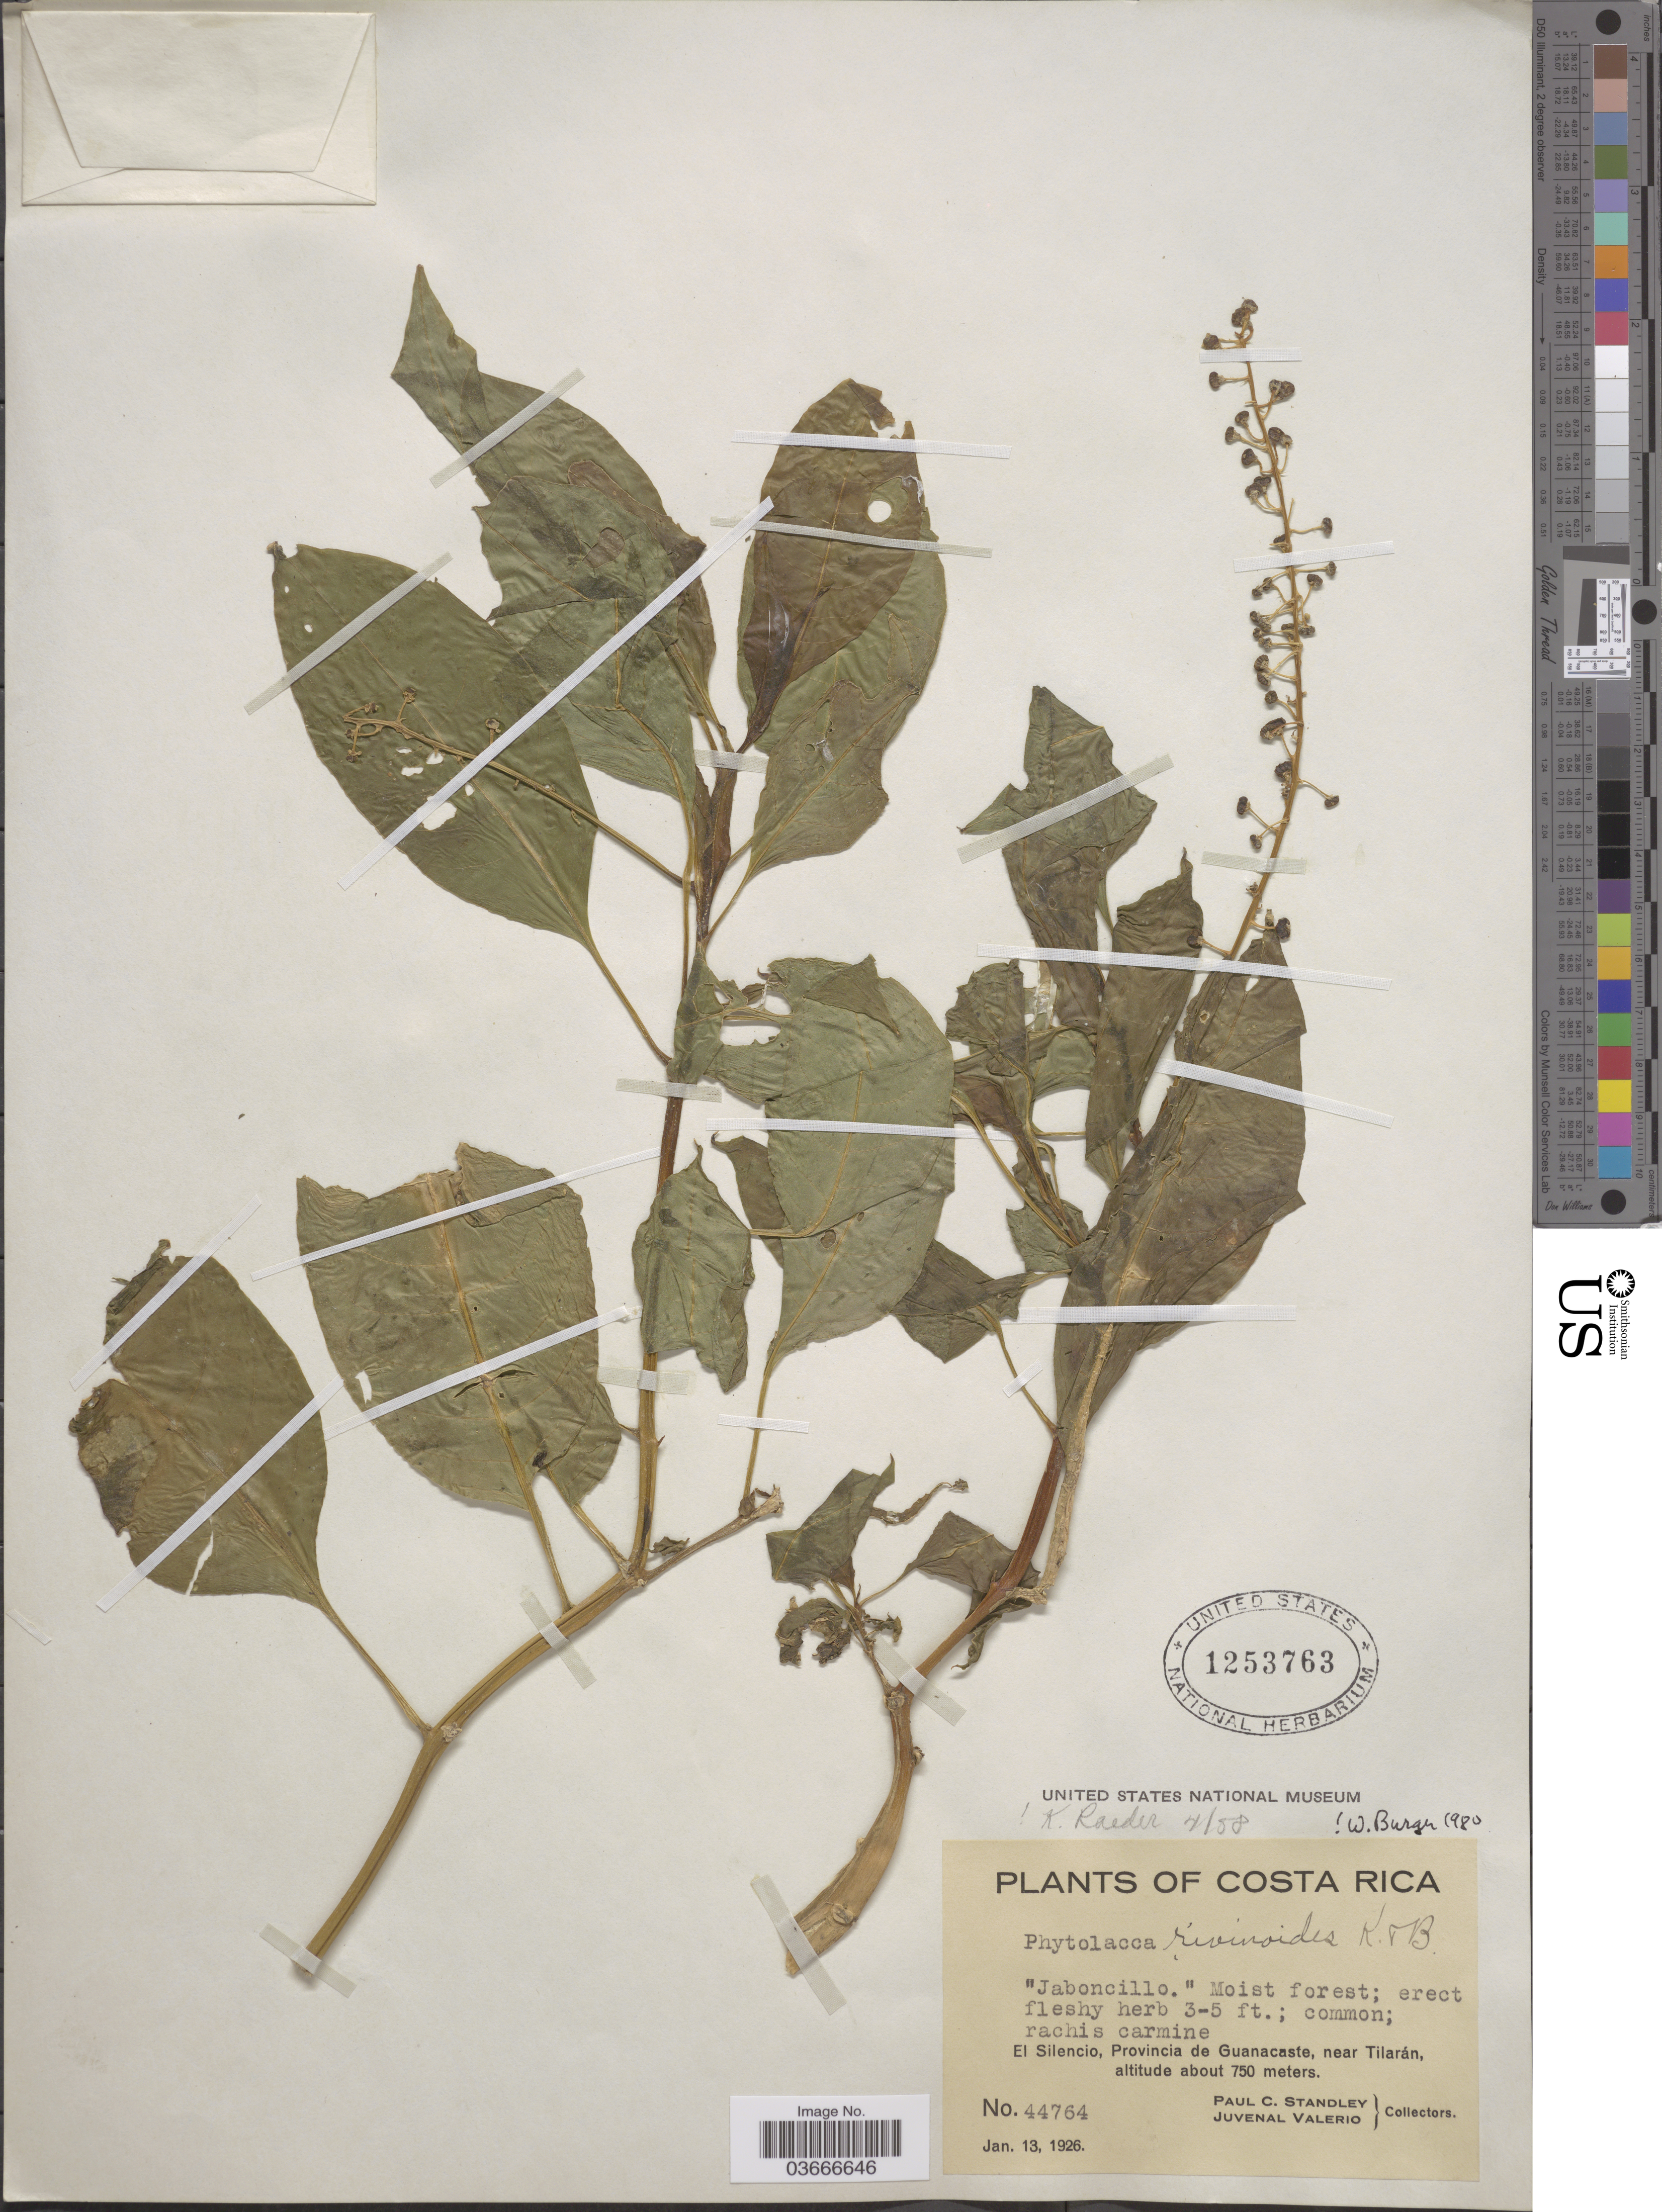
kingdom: Plantae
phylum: Tracheophyta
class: Magnoliopsida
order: Caryophyllales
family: Phytolaccaceae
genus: Phytolacca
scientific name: Phytolacca rivinoides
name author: Kunth & C.D. Bouché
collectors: P. C. Standley & J. Valerio R.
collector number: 44764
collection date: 1926-01-13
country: Costa Rica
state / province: Guanacaste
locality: El Silencio, near Tilarán.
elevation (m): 750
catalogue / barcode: US 1253763